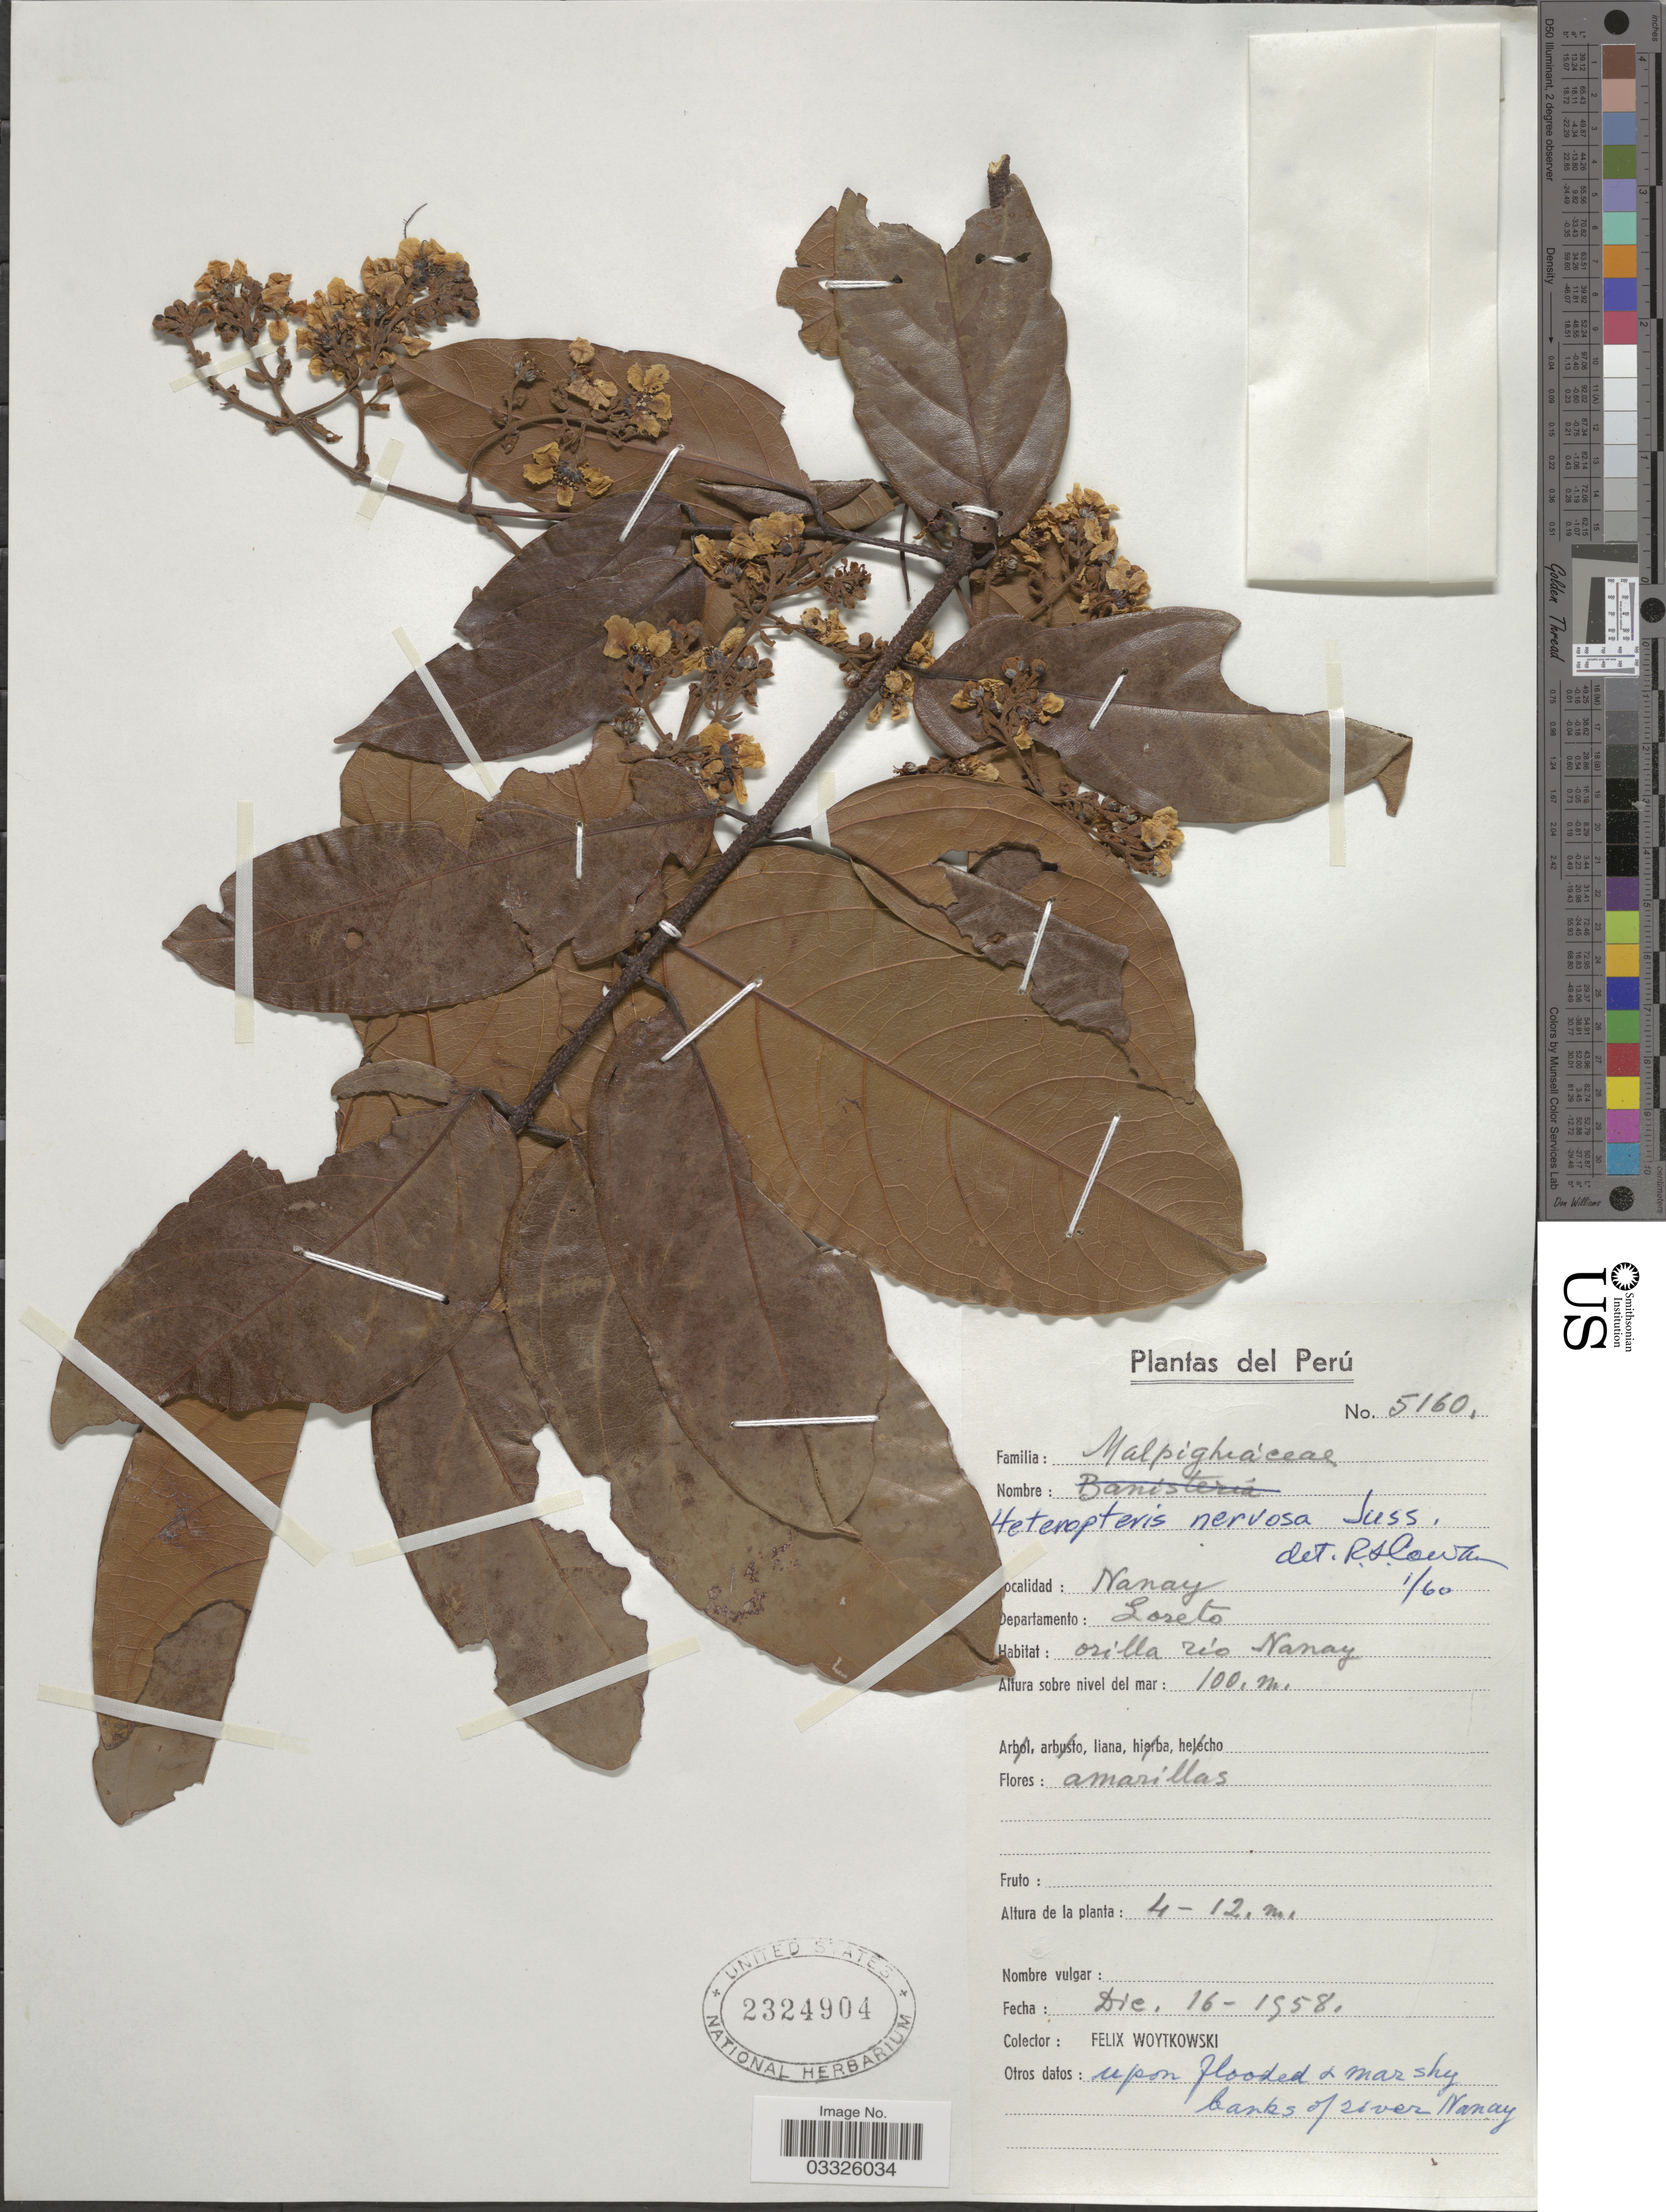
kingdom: Plantae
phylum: Tracheophyta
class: Magnoliopsida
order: Malpighiales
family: Malpighiaceae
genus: Heteropterys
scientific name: Heteropterys nervosa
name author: A. Juss.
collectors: F. Woytkowski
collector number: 5160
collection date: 1958-12-16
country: Peru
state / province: Loreto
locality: Nanay. Departamento: Loreto. Orilla rio Nanay.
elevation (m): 100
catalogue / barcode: US 2324904